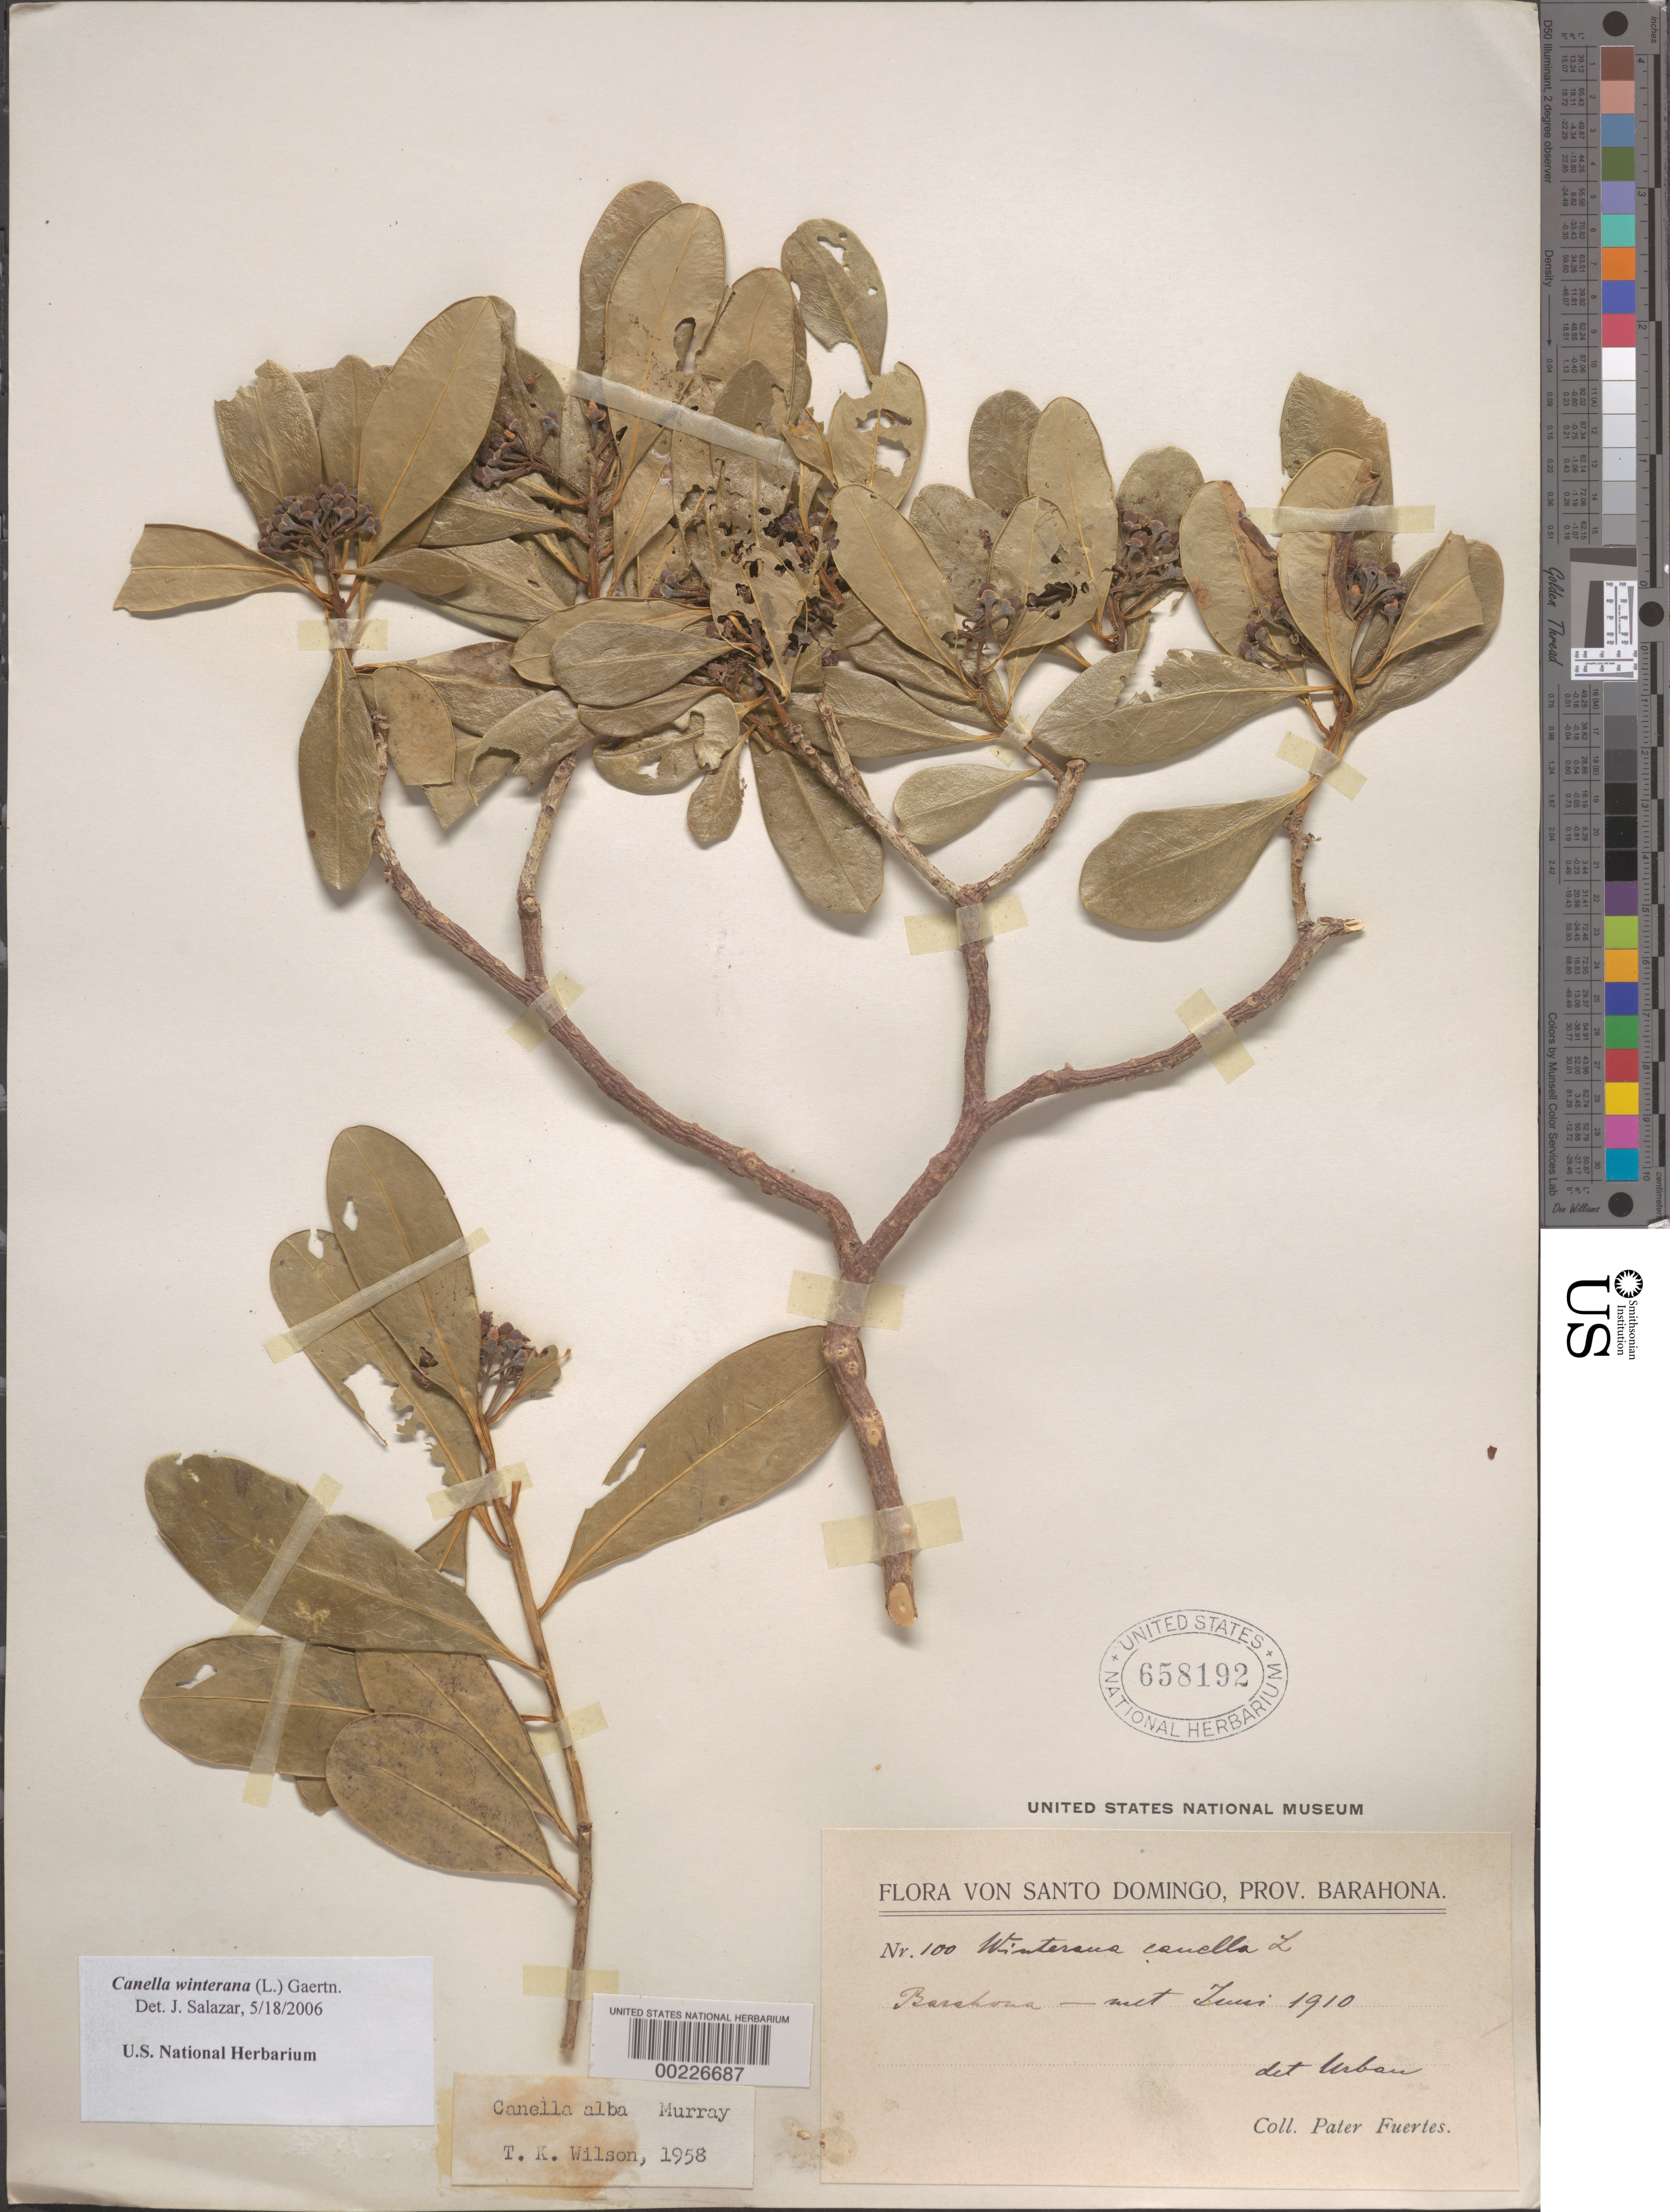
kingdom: Plantae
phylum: Tracheophyta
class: Magnoliopsida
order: Canellales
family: Canellaceae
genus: Canella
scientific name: Canella winterana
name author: (L.) Gaertn.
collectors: M. D. Fuertes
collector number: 100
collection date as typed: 1910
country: Dominican Republic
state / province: Barahona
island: Hispaniola Island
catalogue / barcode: US 658192